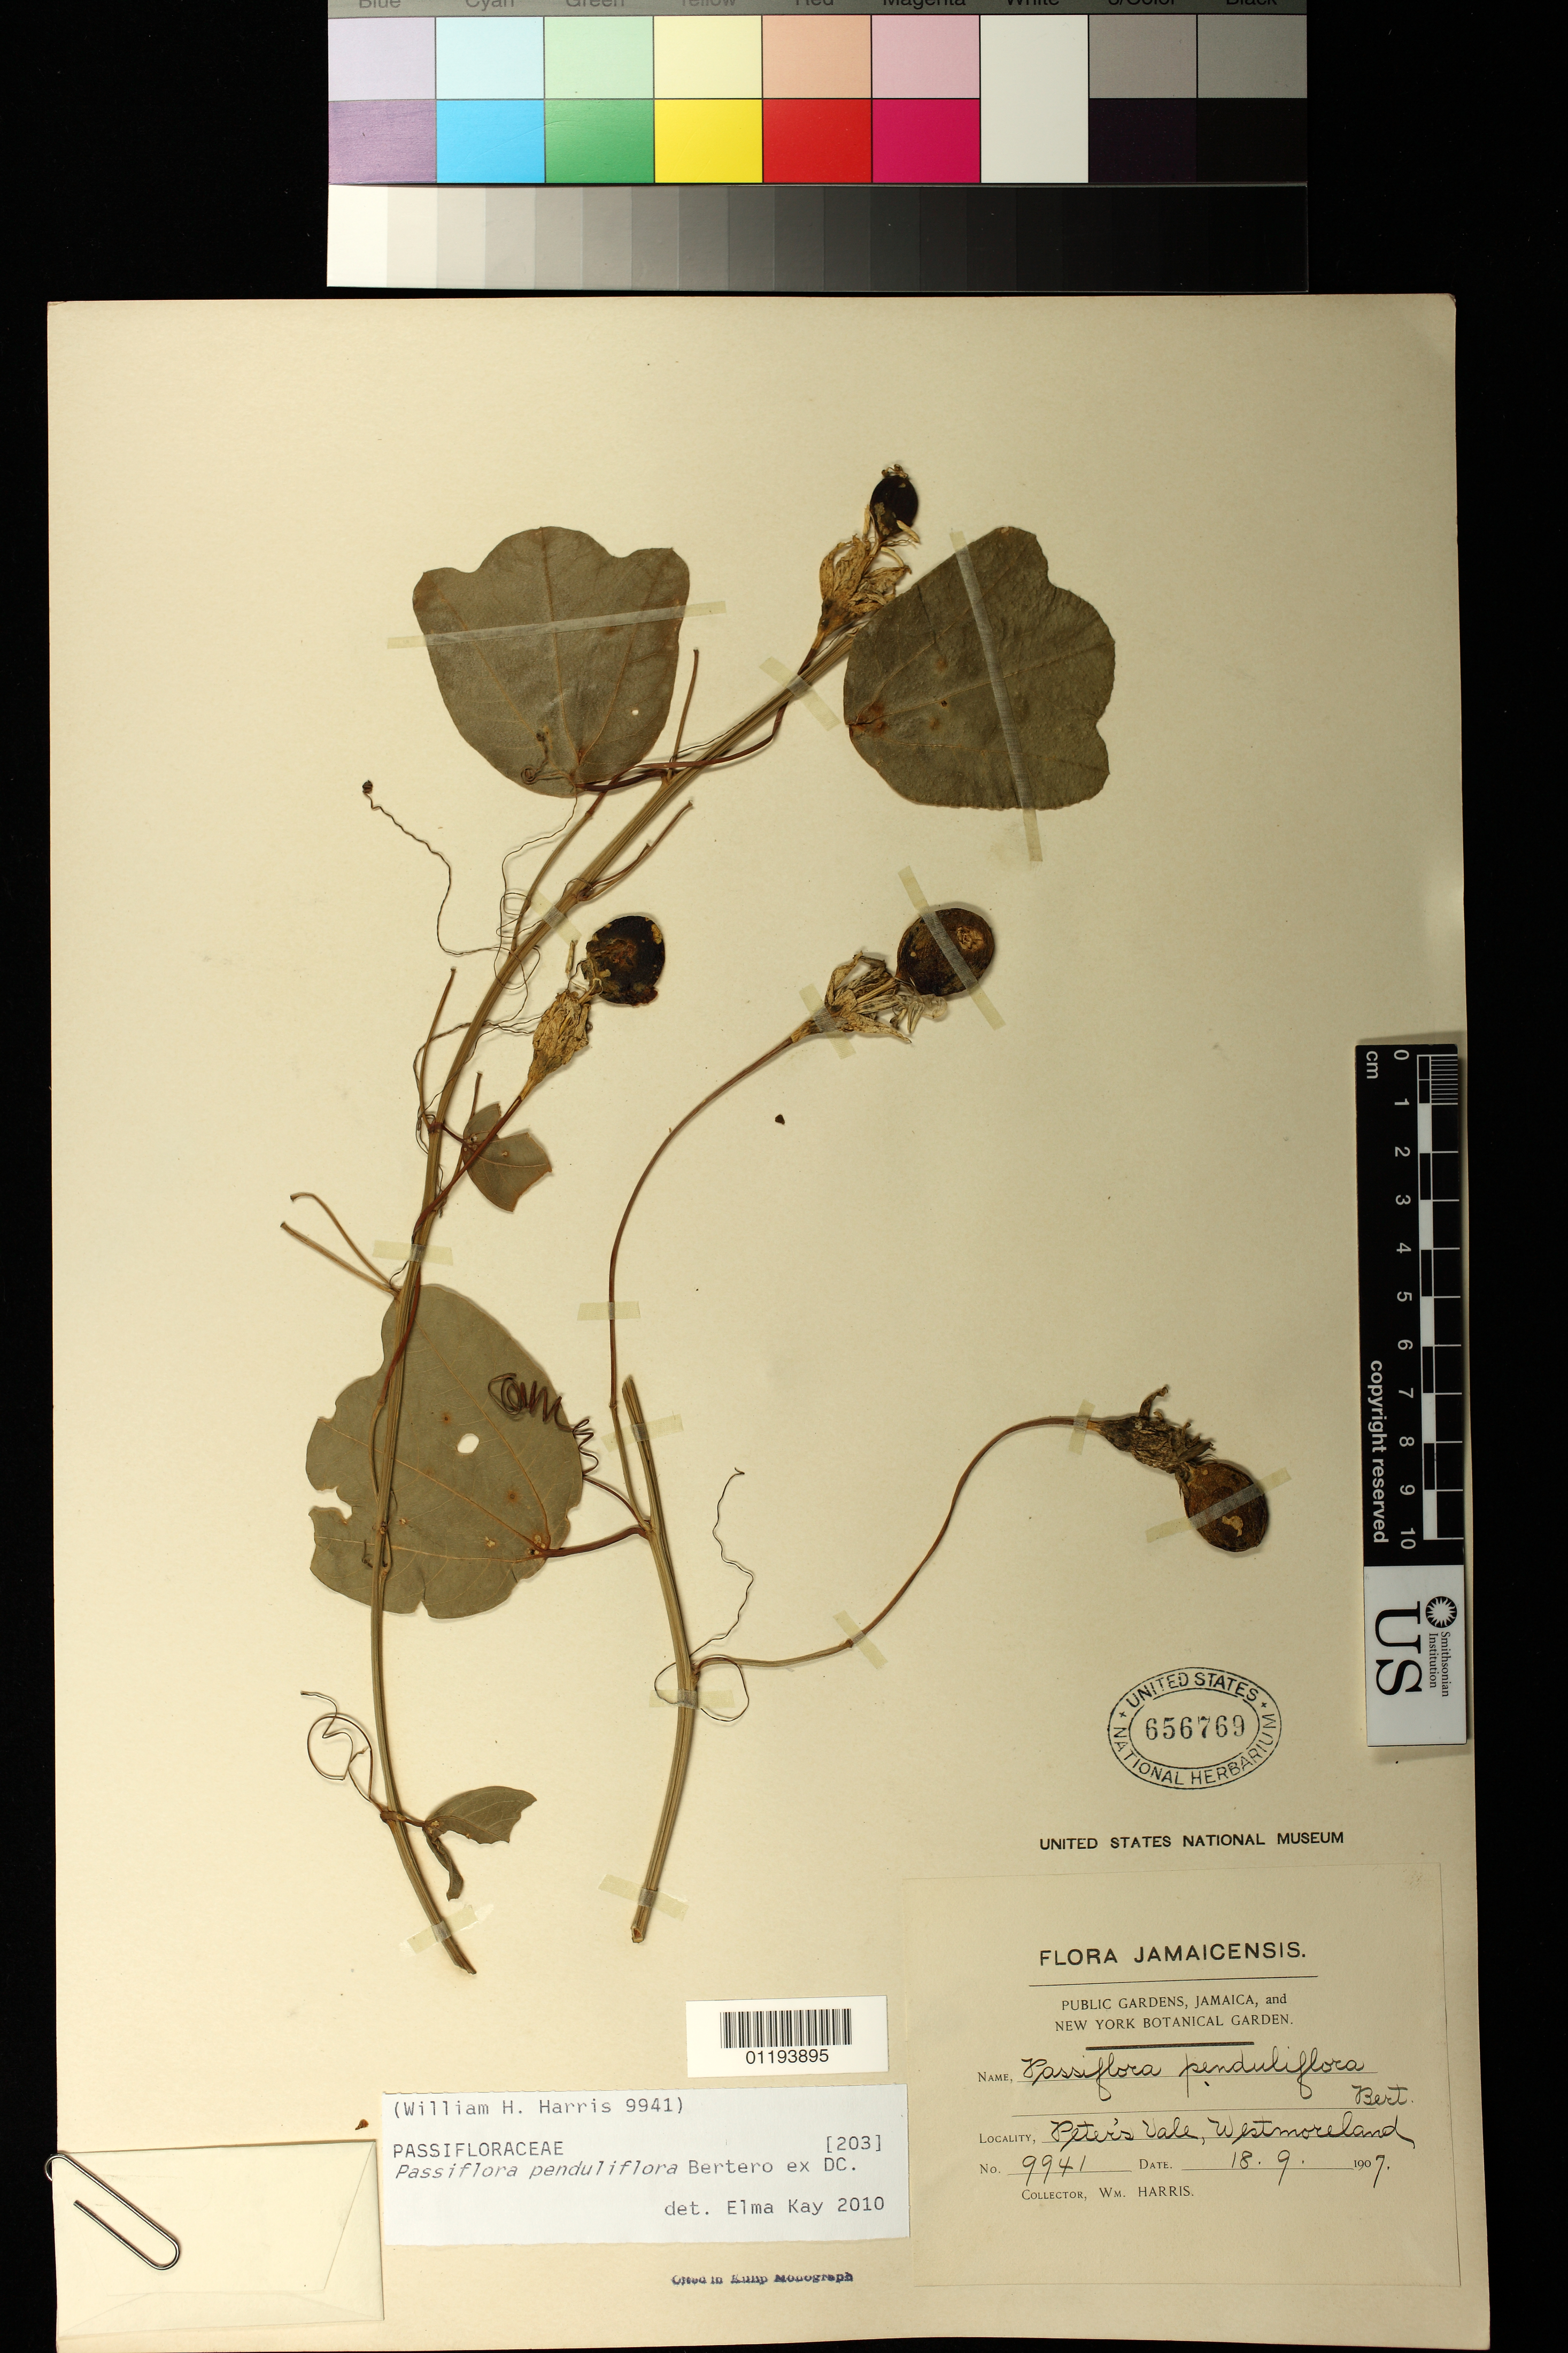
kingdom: Plantae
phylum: Tracheophyta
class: Magnoliopsida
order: Malpighiales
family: Passifloraceae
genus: Passiflora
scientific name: Passiflora penduliflora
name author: Bertero ex DC.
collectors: W. H. Harris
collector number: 9941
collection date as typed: Sep 18 1907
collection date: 1907-09-18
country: Jamaica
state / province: Westmoreland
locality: Peter's Vale, Westmoreland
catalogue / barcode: US 656769